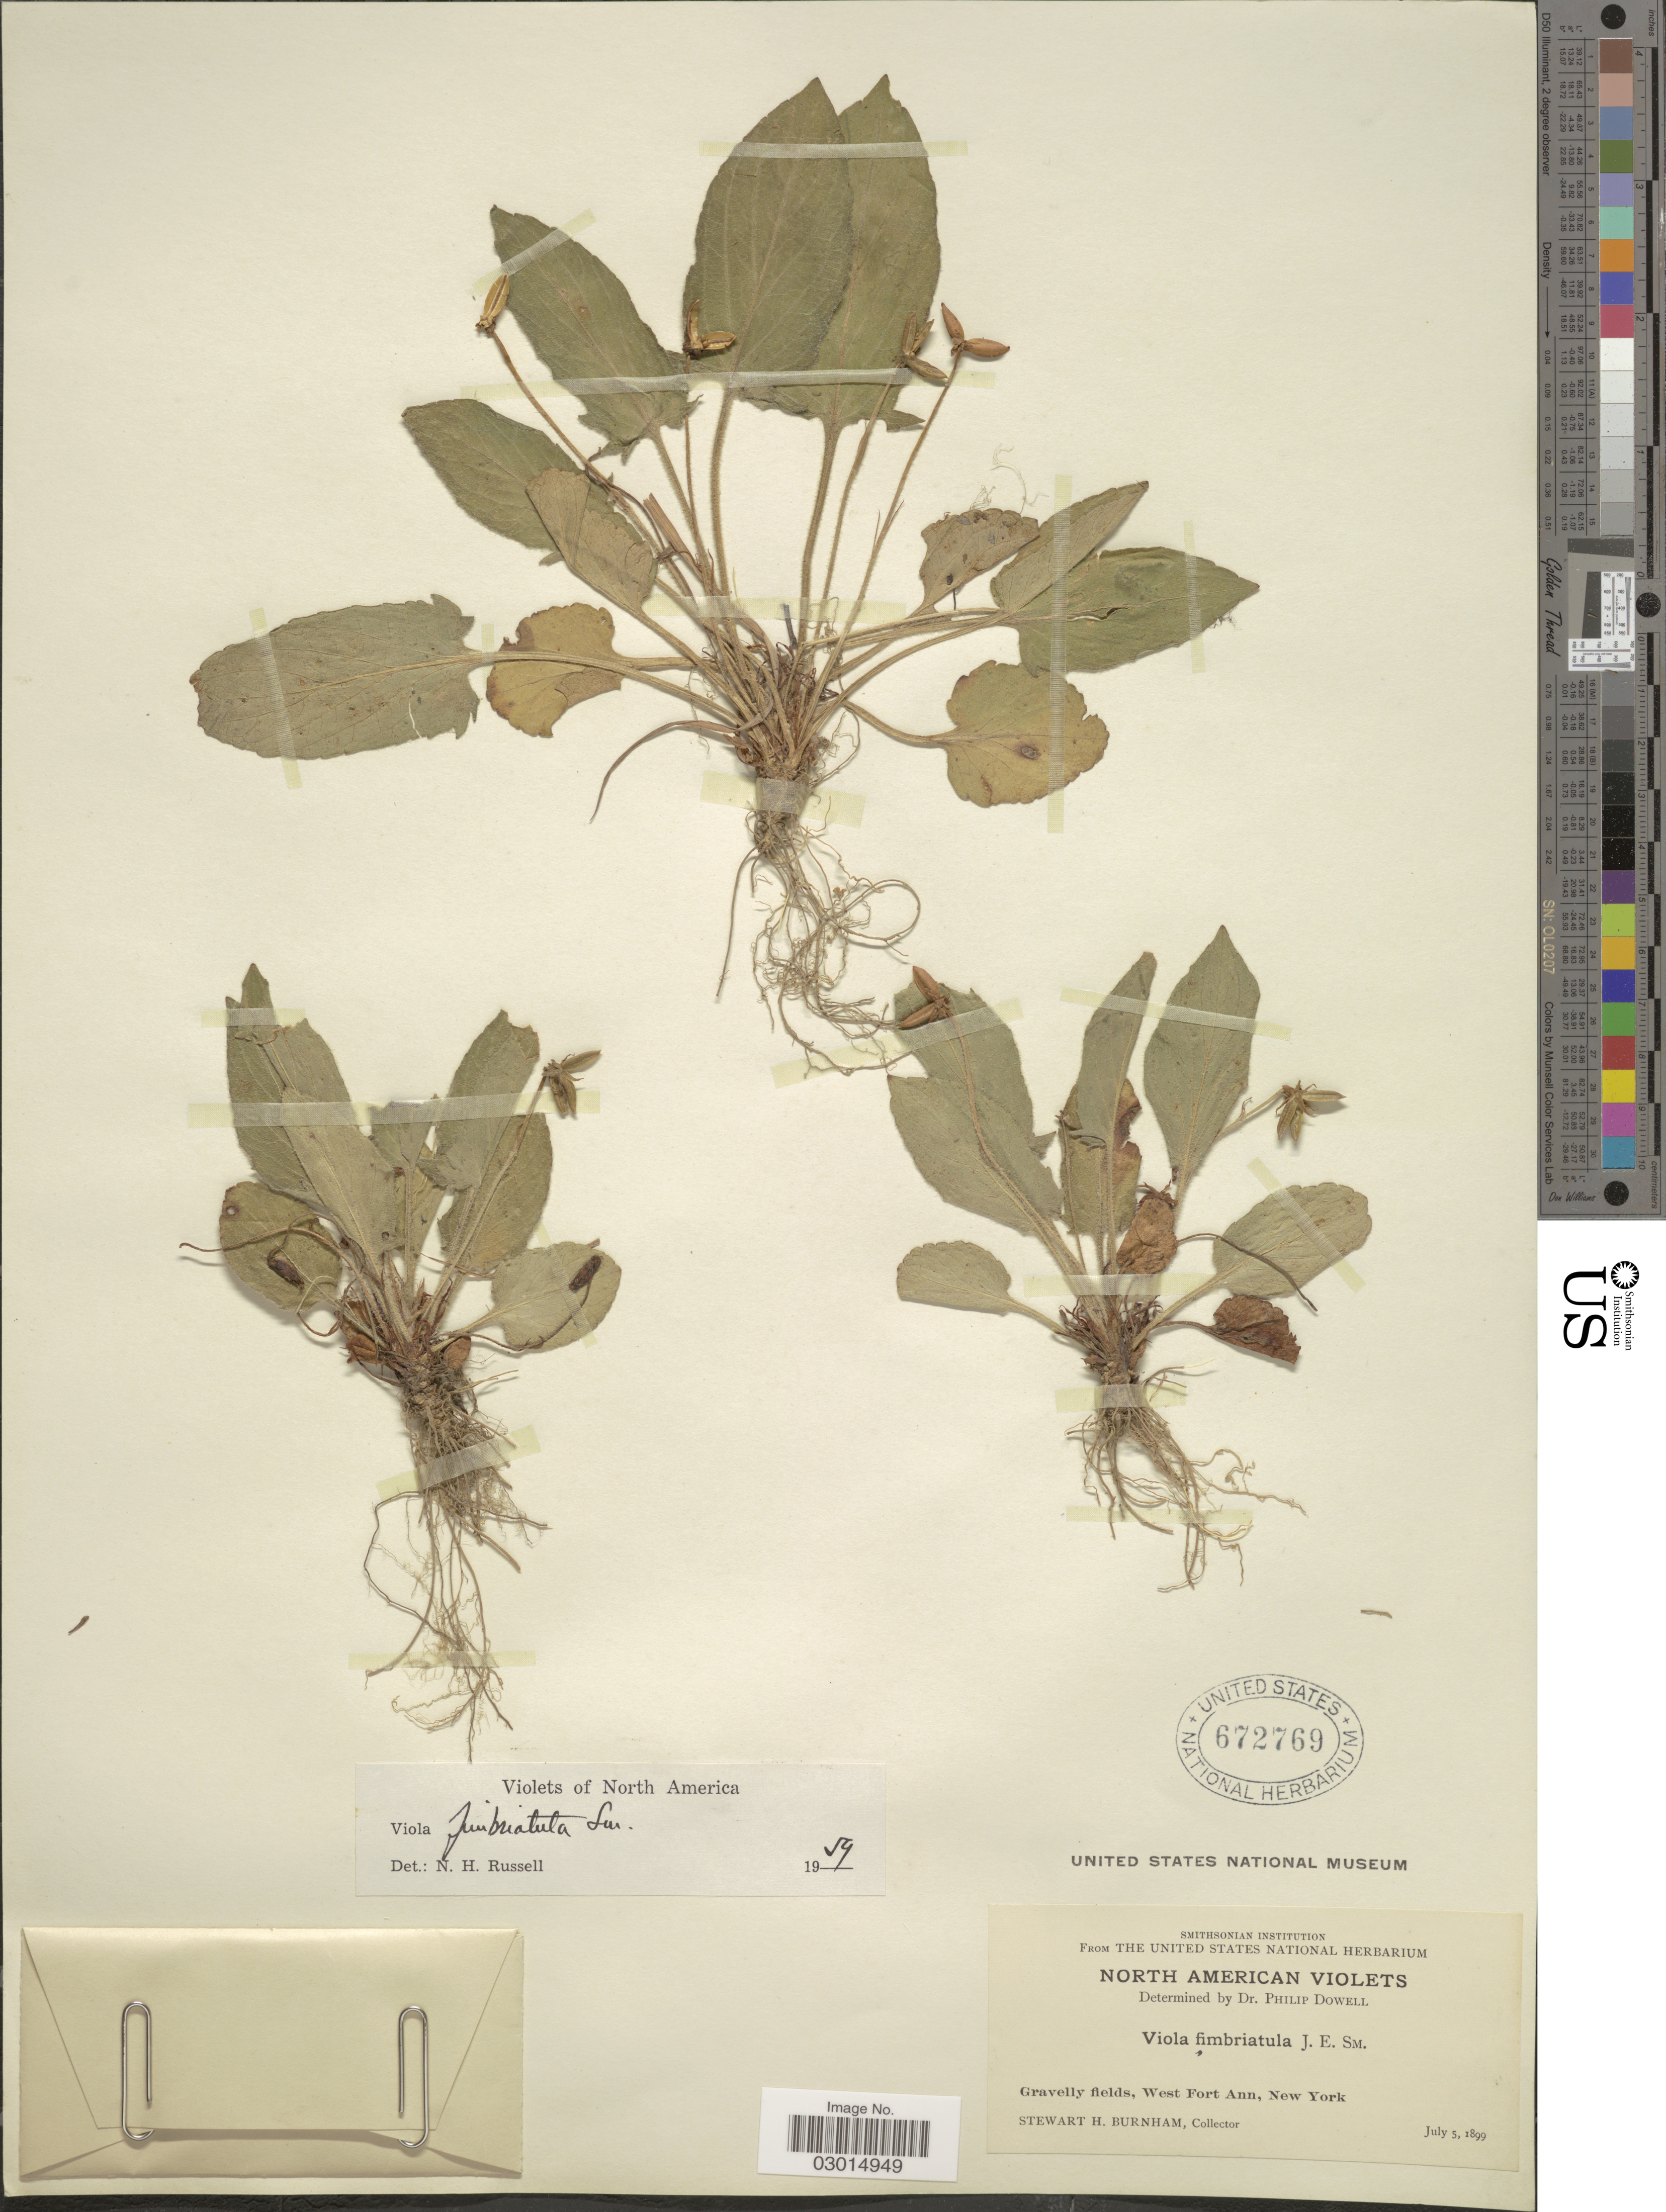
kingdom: Plantae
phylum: Tracheophyta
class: Magnoliopsida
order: Malpighiales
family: Violaceae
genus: Viola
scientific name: Viola fimbriatula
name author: Small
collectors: S. Burnham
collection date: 1899-07-05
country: United States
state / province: New York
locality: Gravelly fields, West Fort Ann.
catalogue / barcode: US 672769